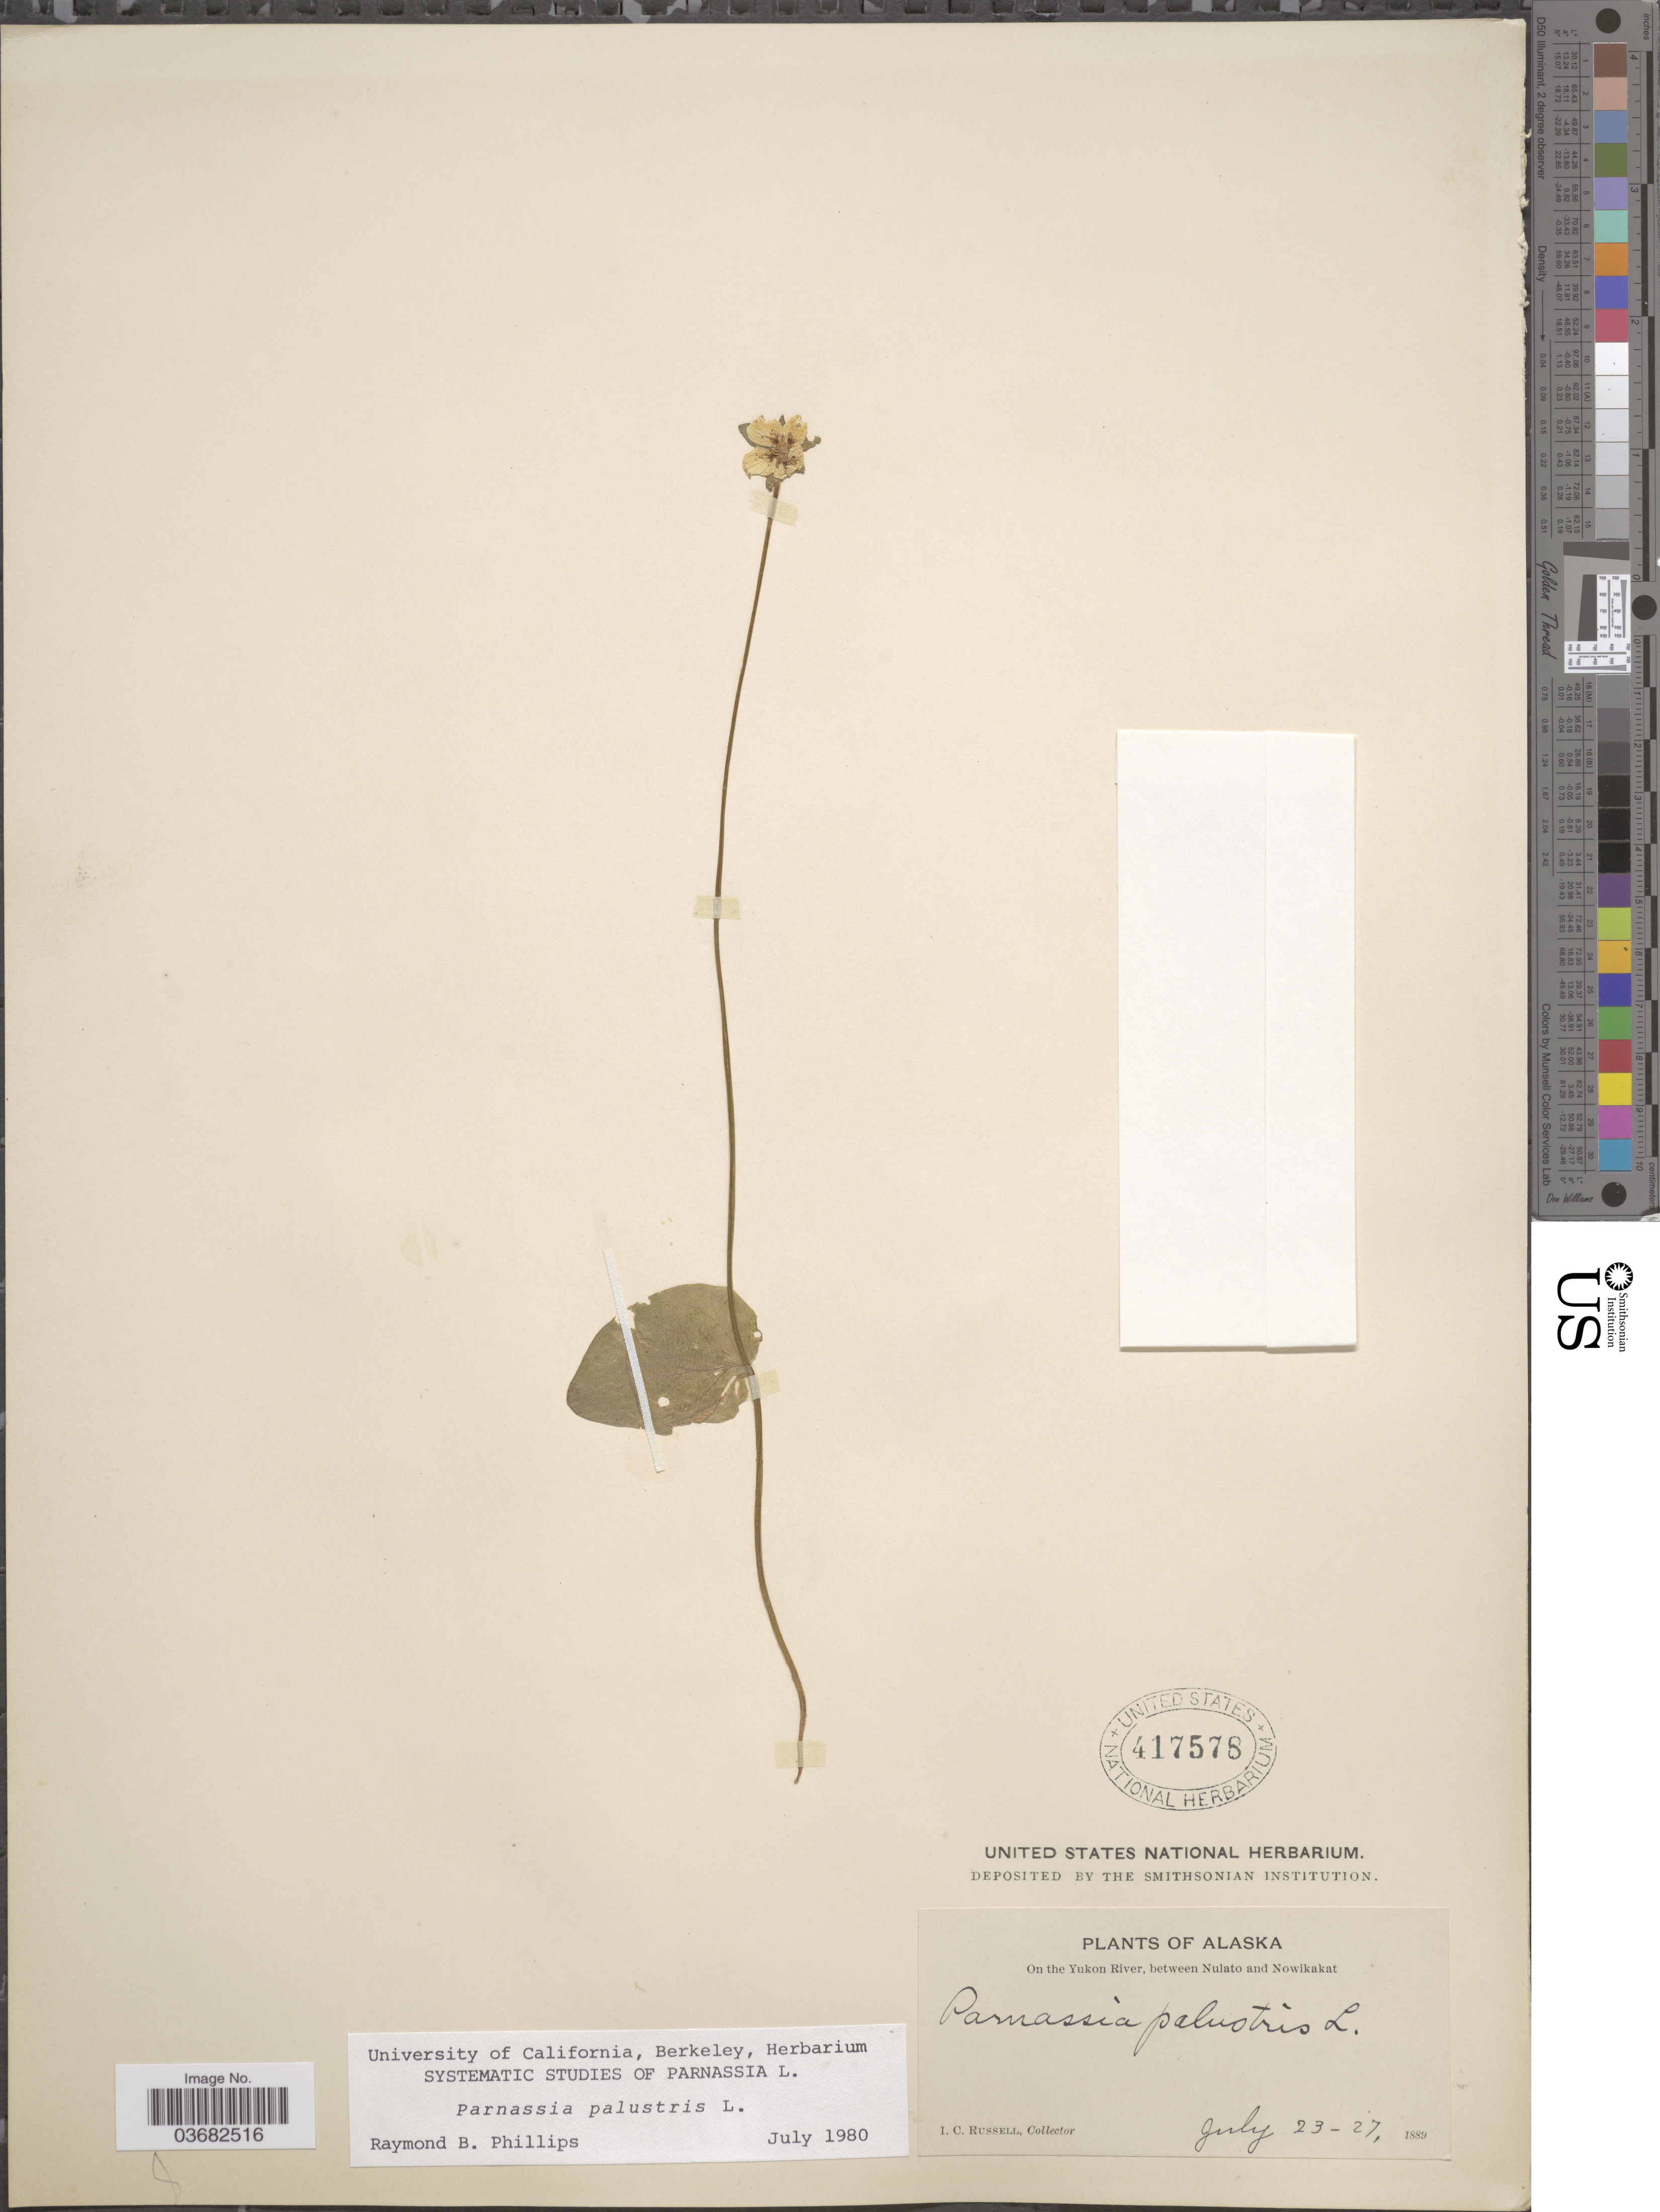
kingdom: Plantae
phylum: Tracheophyta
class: Magnoliopsida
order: Celastrales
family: Parnassiaceae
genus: Parnassia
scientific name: Parnassia palustris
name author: L.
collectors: I. C. Russell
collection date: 1889-07-23/1889-07-27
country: United States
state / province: Alaska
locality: On the Yukon River, between Nulato and Nowikakat.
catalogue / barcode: US 417578